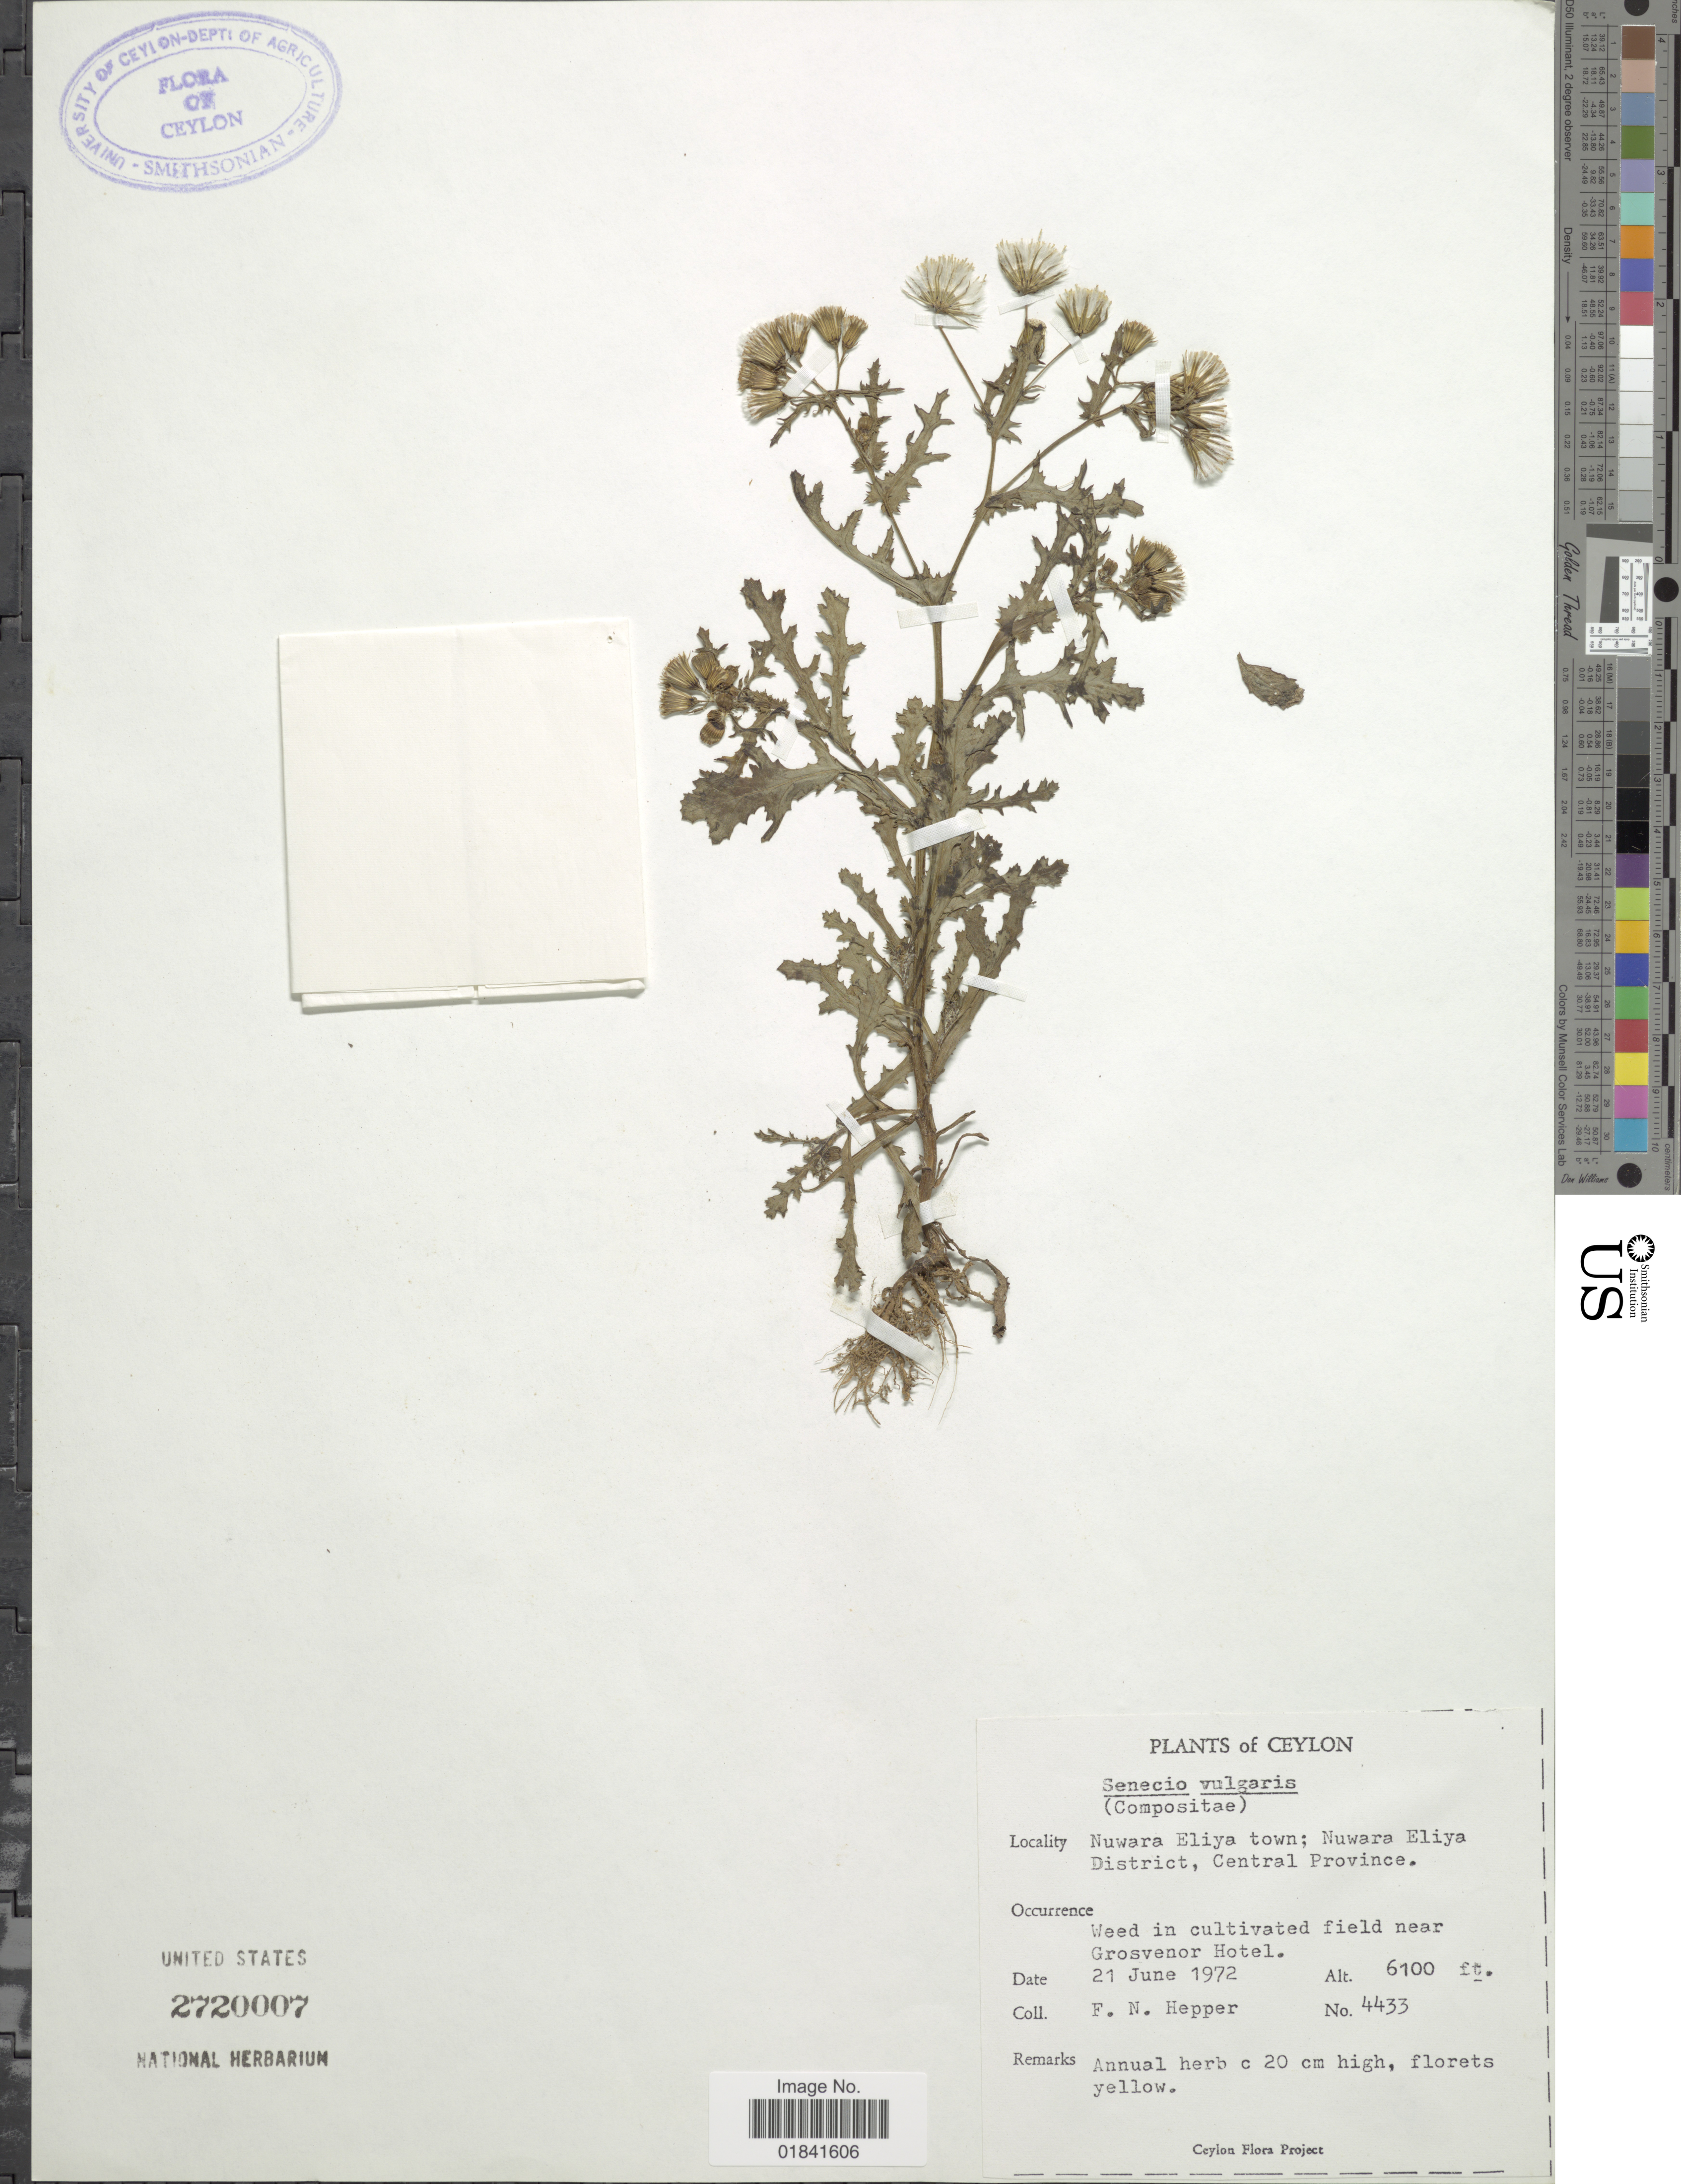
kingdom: Plantae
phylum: Tracheophyta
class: Magnoliopsida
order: Asterales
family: Asteraceae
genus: Senecio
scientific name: Senecio vulgaris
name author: L.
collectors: F. Hepper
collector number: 4433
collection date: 1972-06-21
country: Sri Lanka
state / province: Central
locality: Ceylon, Nuwara Eliya town: Nuwara Eliya District, Central Province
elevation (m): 1859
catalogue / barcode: US 2720007